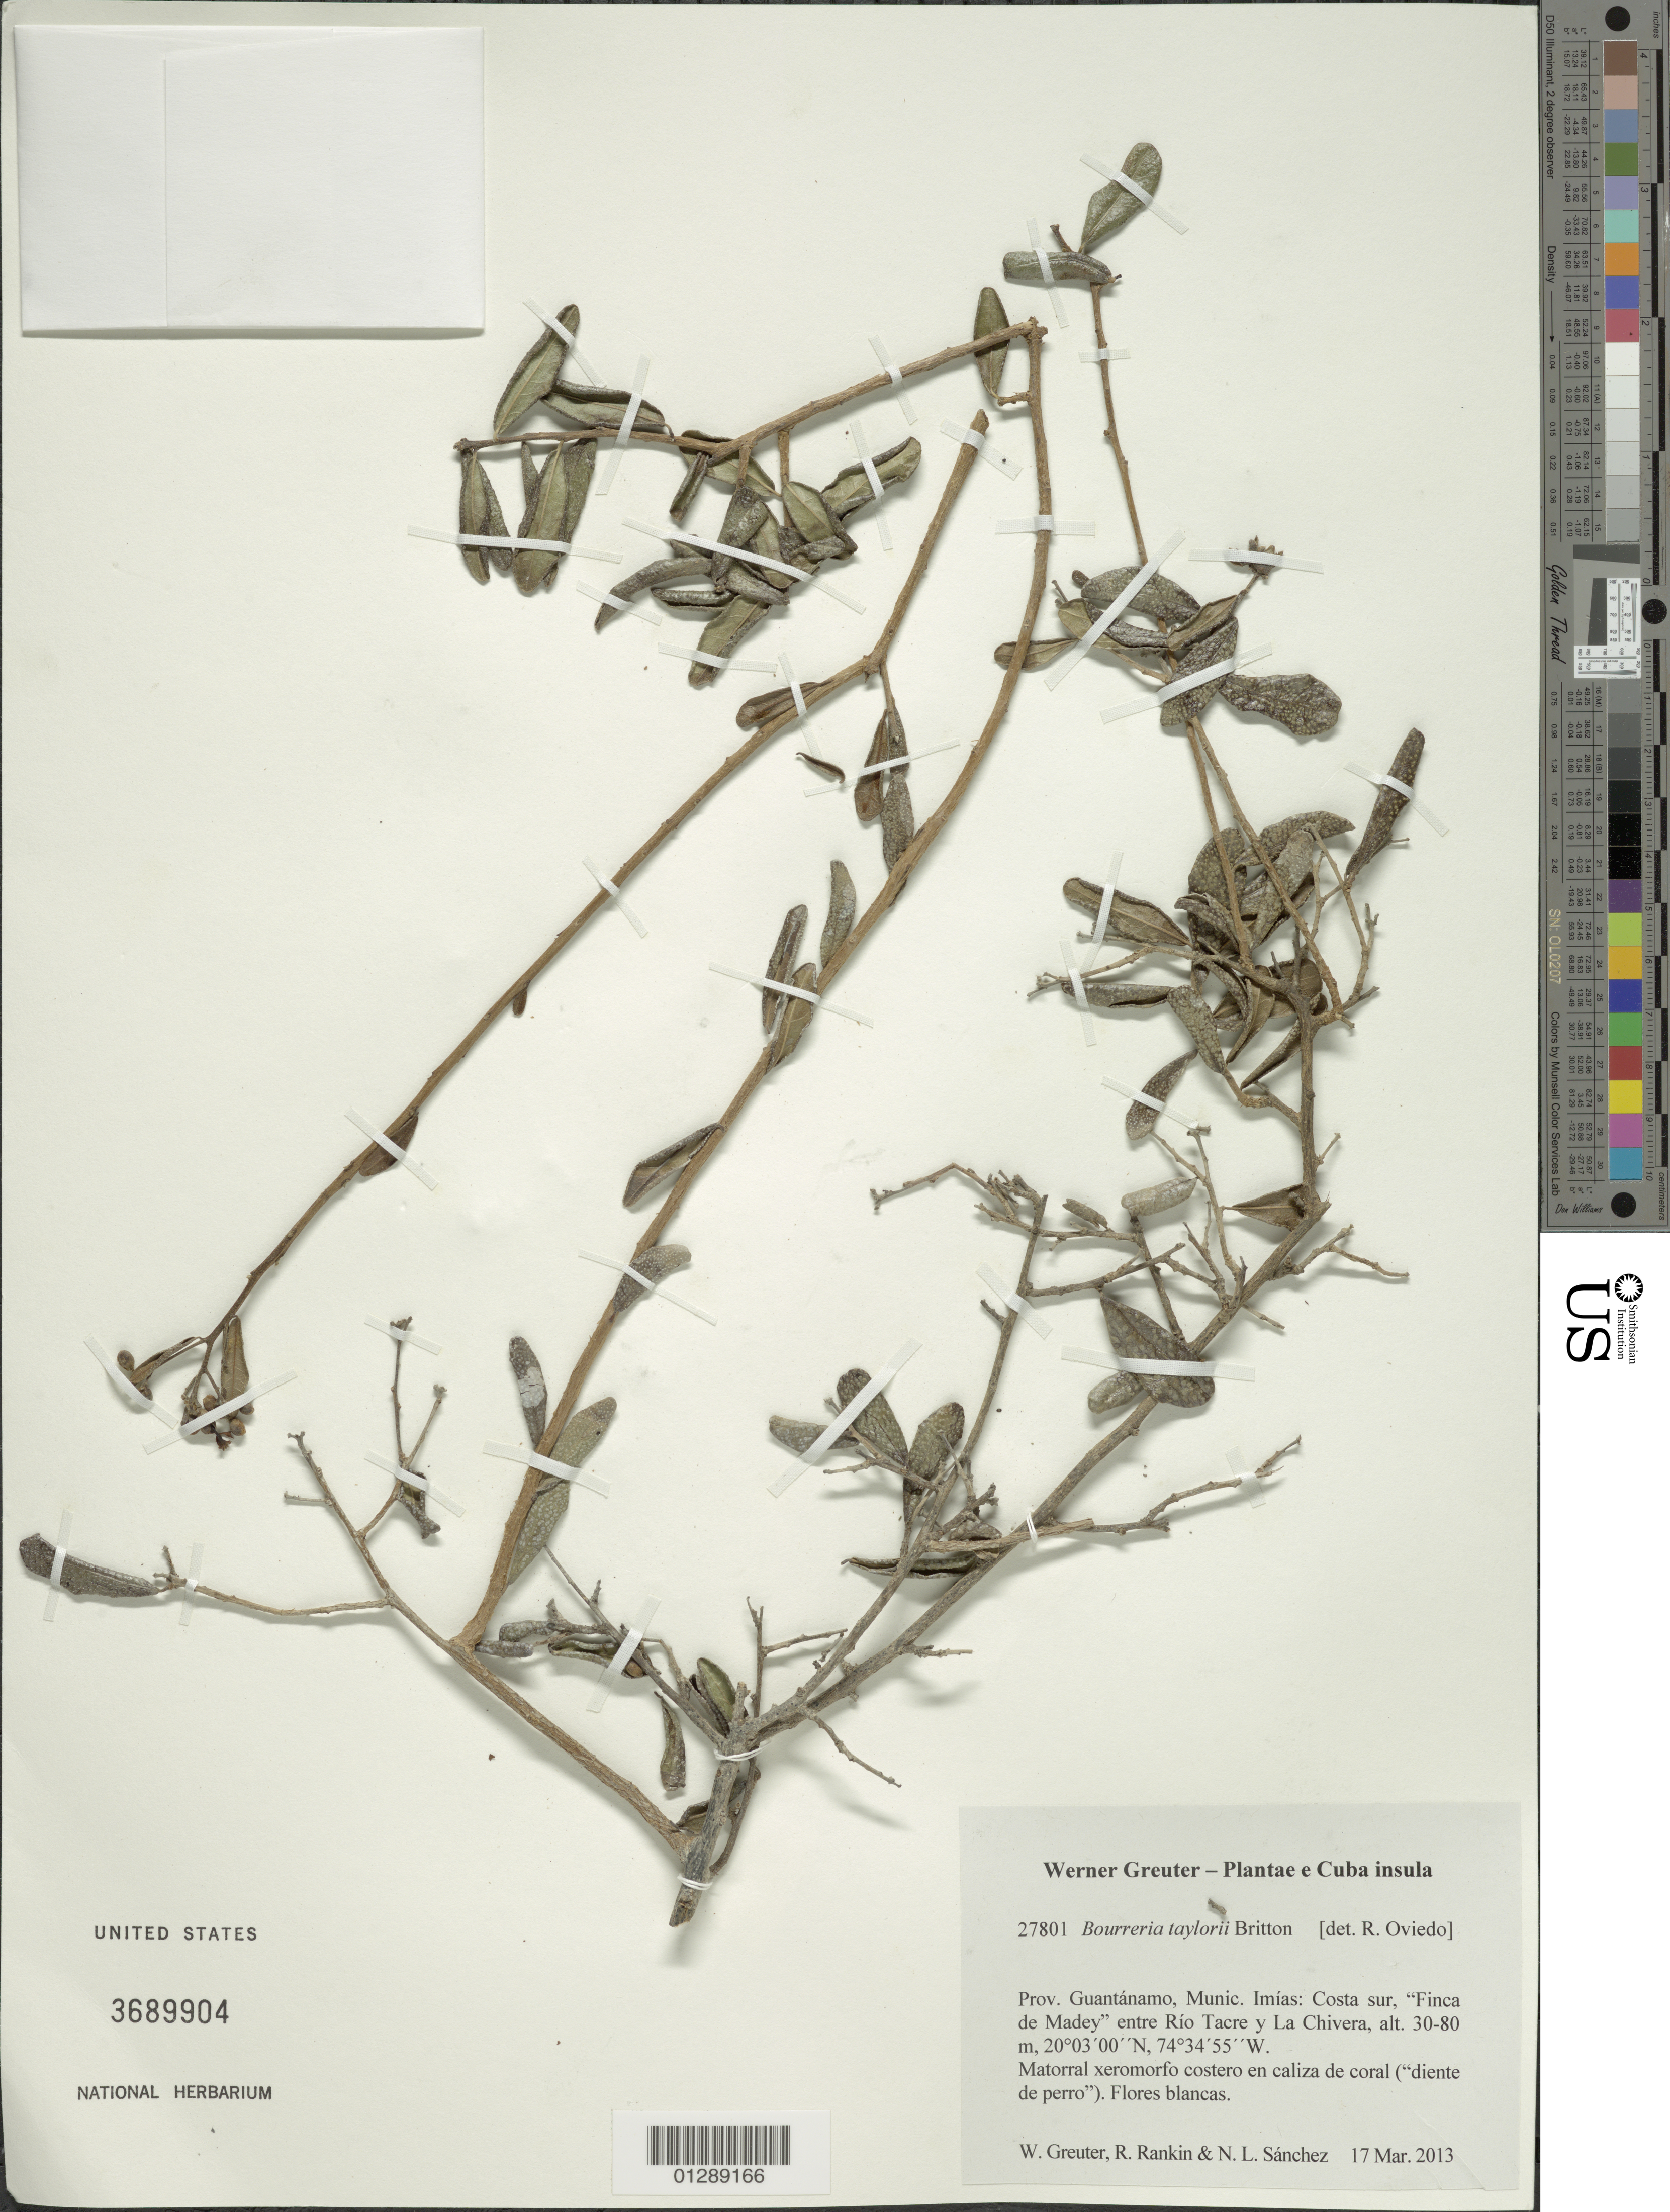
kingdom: Plantae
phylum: Tracheophyta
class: Magnoliopsida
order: Boraginales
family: Ehretiaceae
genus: Bourreria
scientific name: Bourreria taylorii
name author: Britton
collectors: W. R. Greuter, R. Rankin Rodriguez & N. Sanchez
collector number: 27801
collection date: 2013-03-17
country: Cuba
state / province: Guantanamo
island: Cuba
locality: Munic. Imías: Costa sur "Finca de Madey" entre Río Tacre y La Chivera.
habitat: Matorral xeromorfo costero en caliza de coral ("diente de perro").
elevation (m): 30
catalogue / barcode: US 3689904